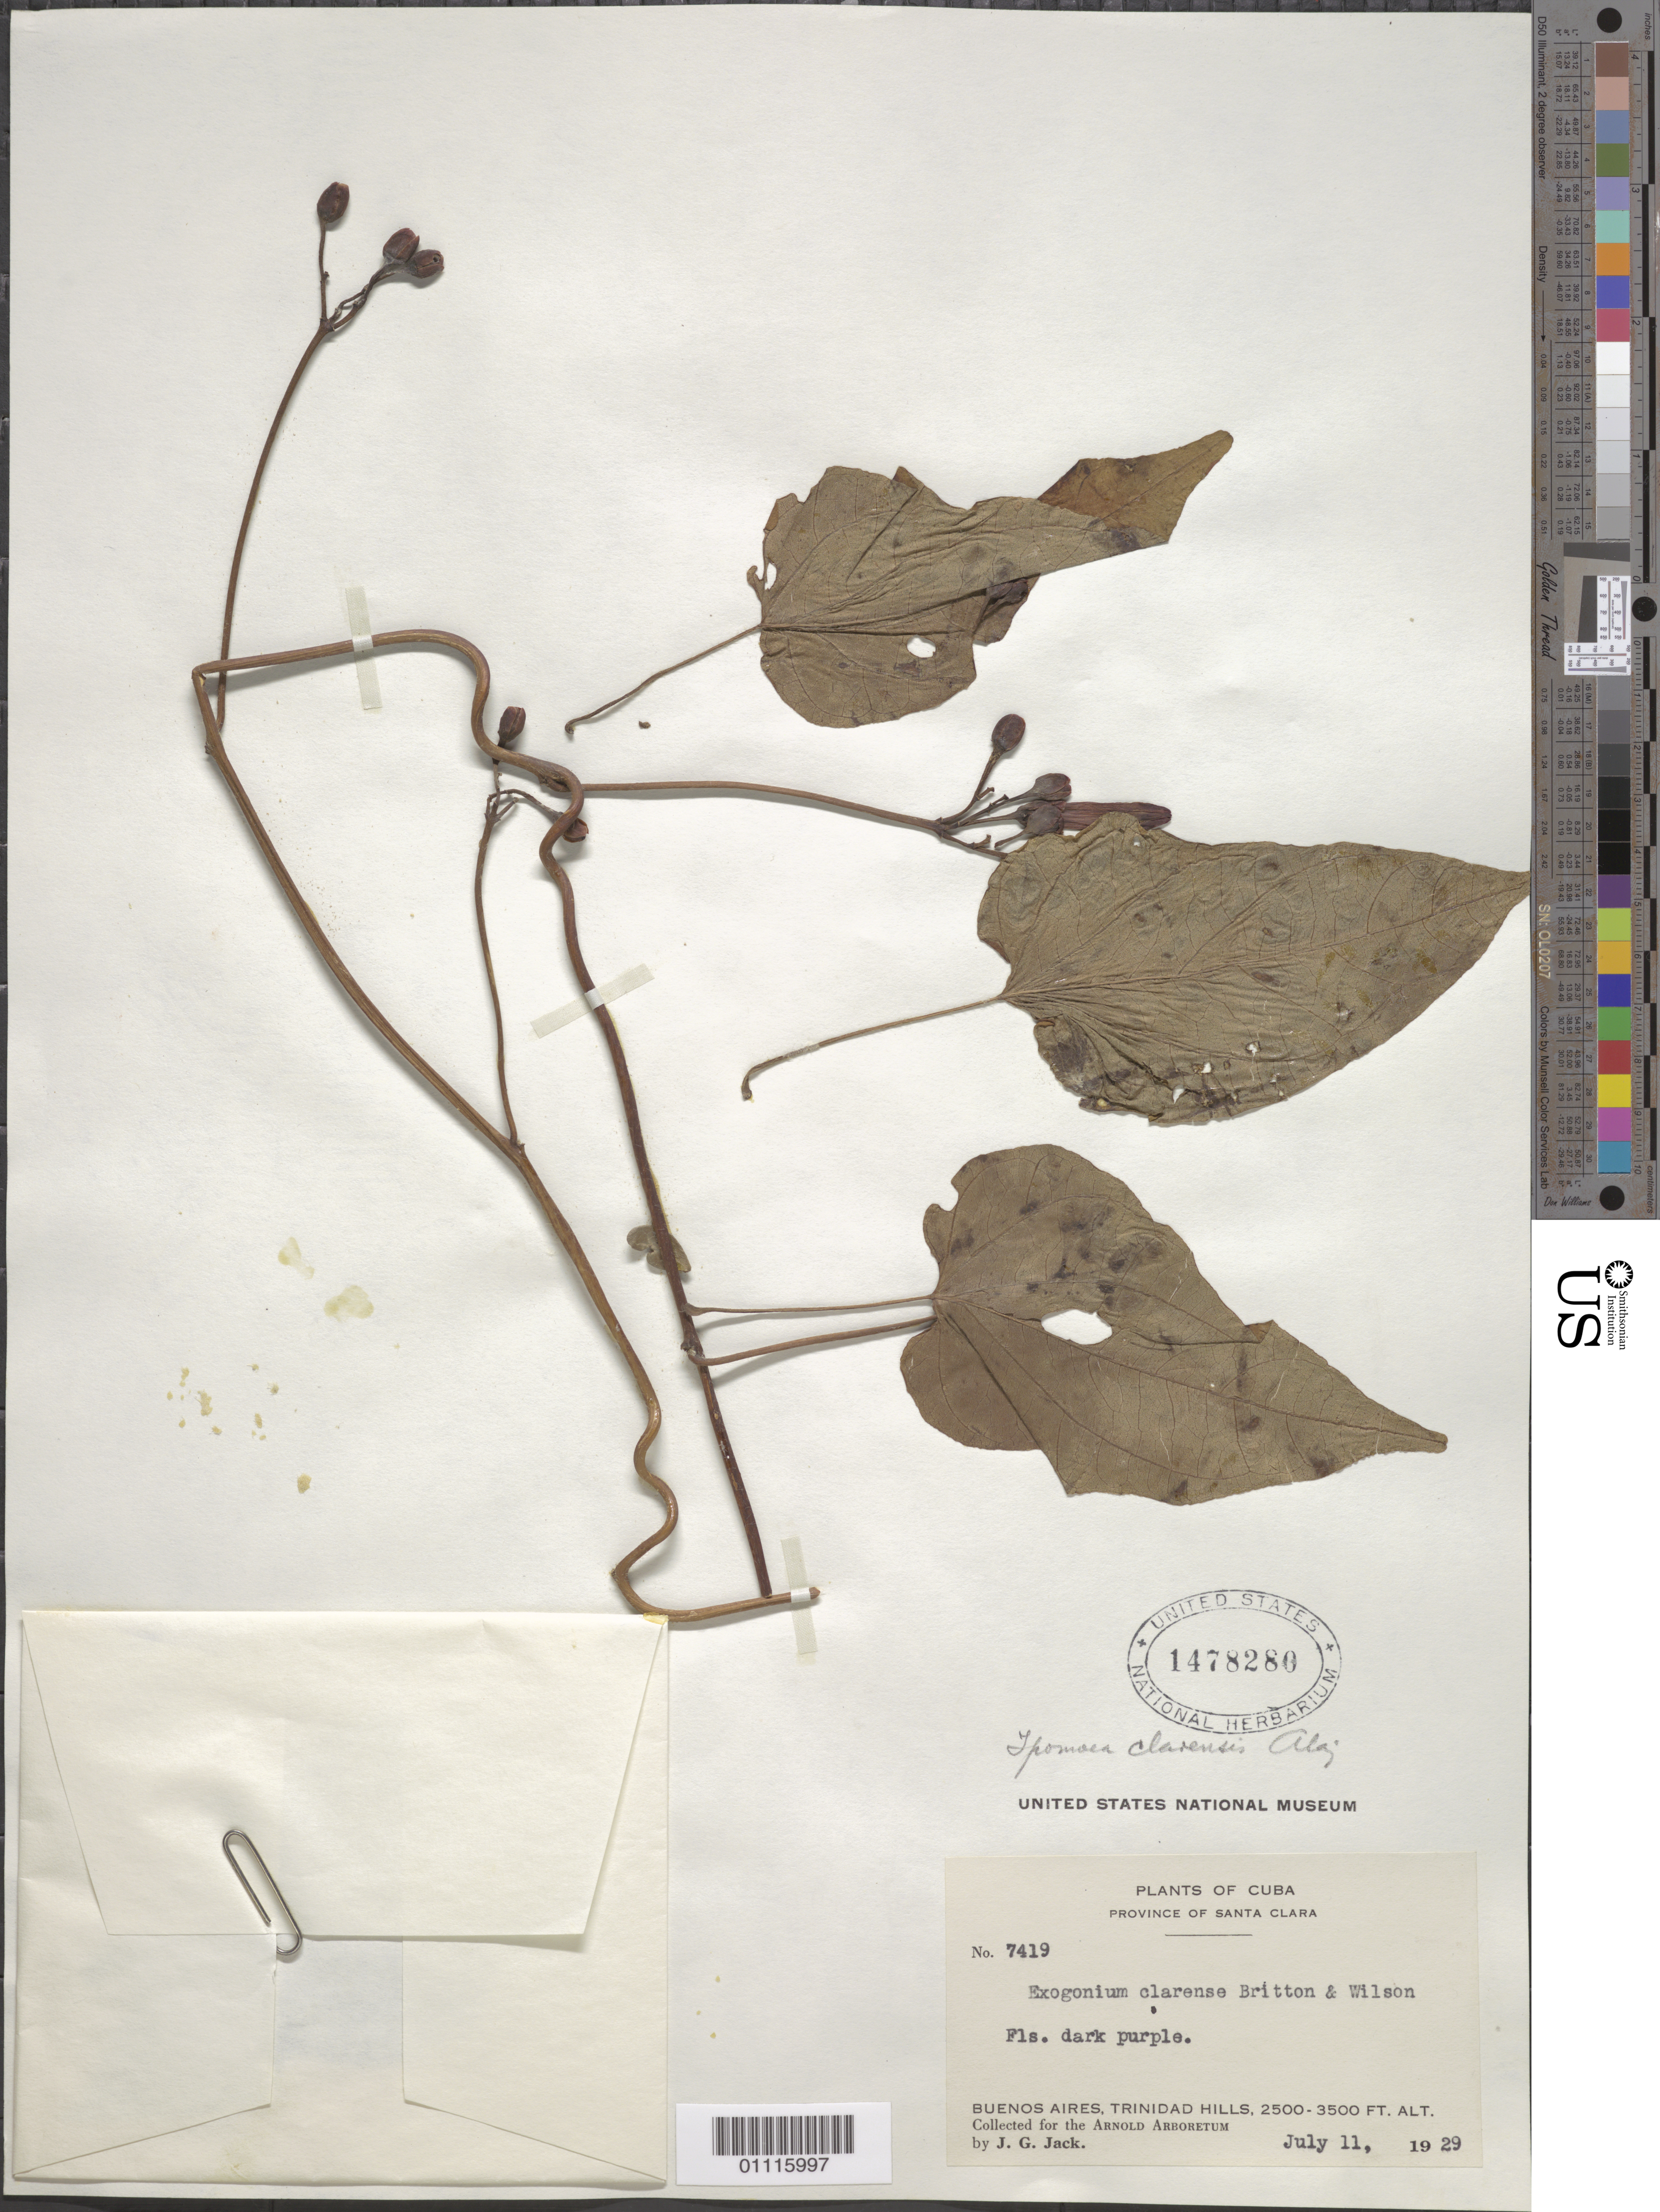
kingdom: Plantae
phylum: Tracheophyta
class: Magnoliopsida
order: Solanales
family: Convolvulaceae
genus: Ipomoea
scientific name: Ipomoea clarensis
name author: Alain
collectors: J. G. Jack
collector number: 7419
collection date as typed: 11 Jul 1929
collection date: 1929-07-11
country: Cuba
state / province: Sancti Spiritus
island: Cuba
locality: Buenos Aires, Trinidad Hills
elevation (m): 762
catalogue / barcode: US 1478280